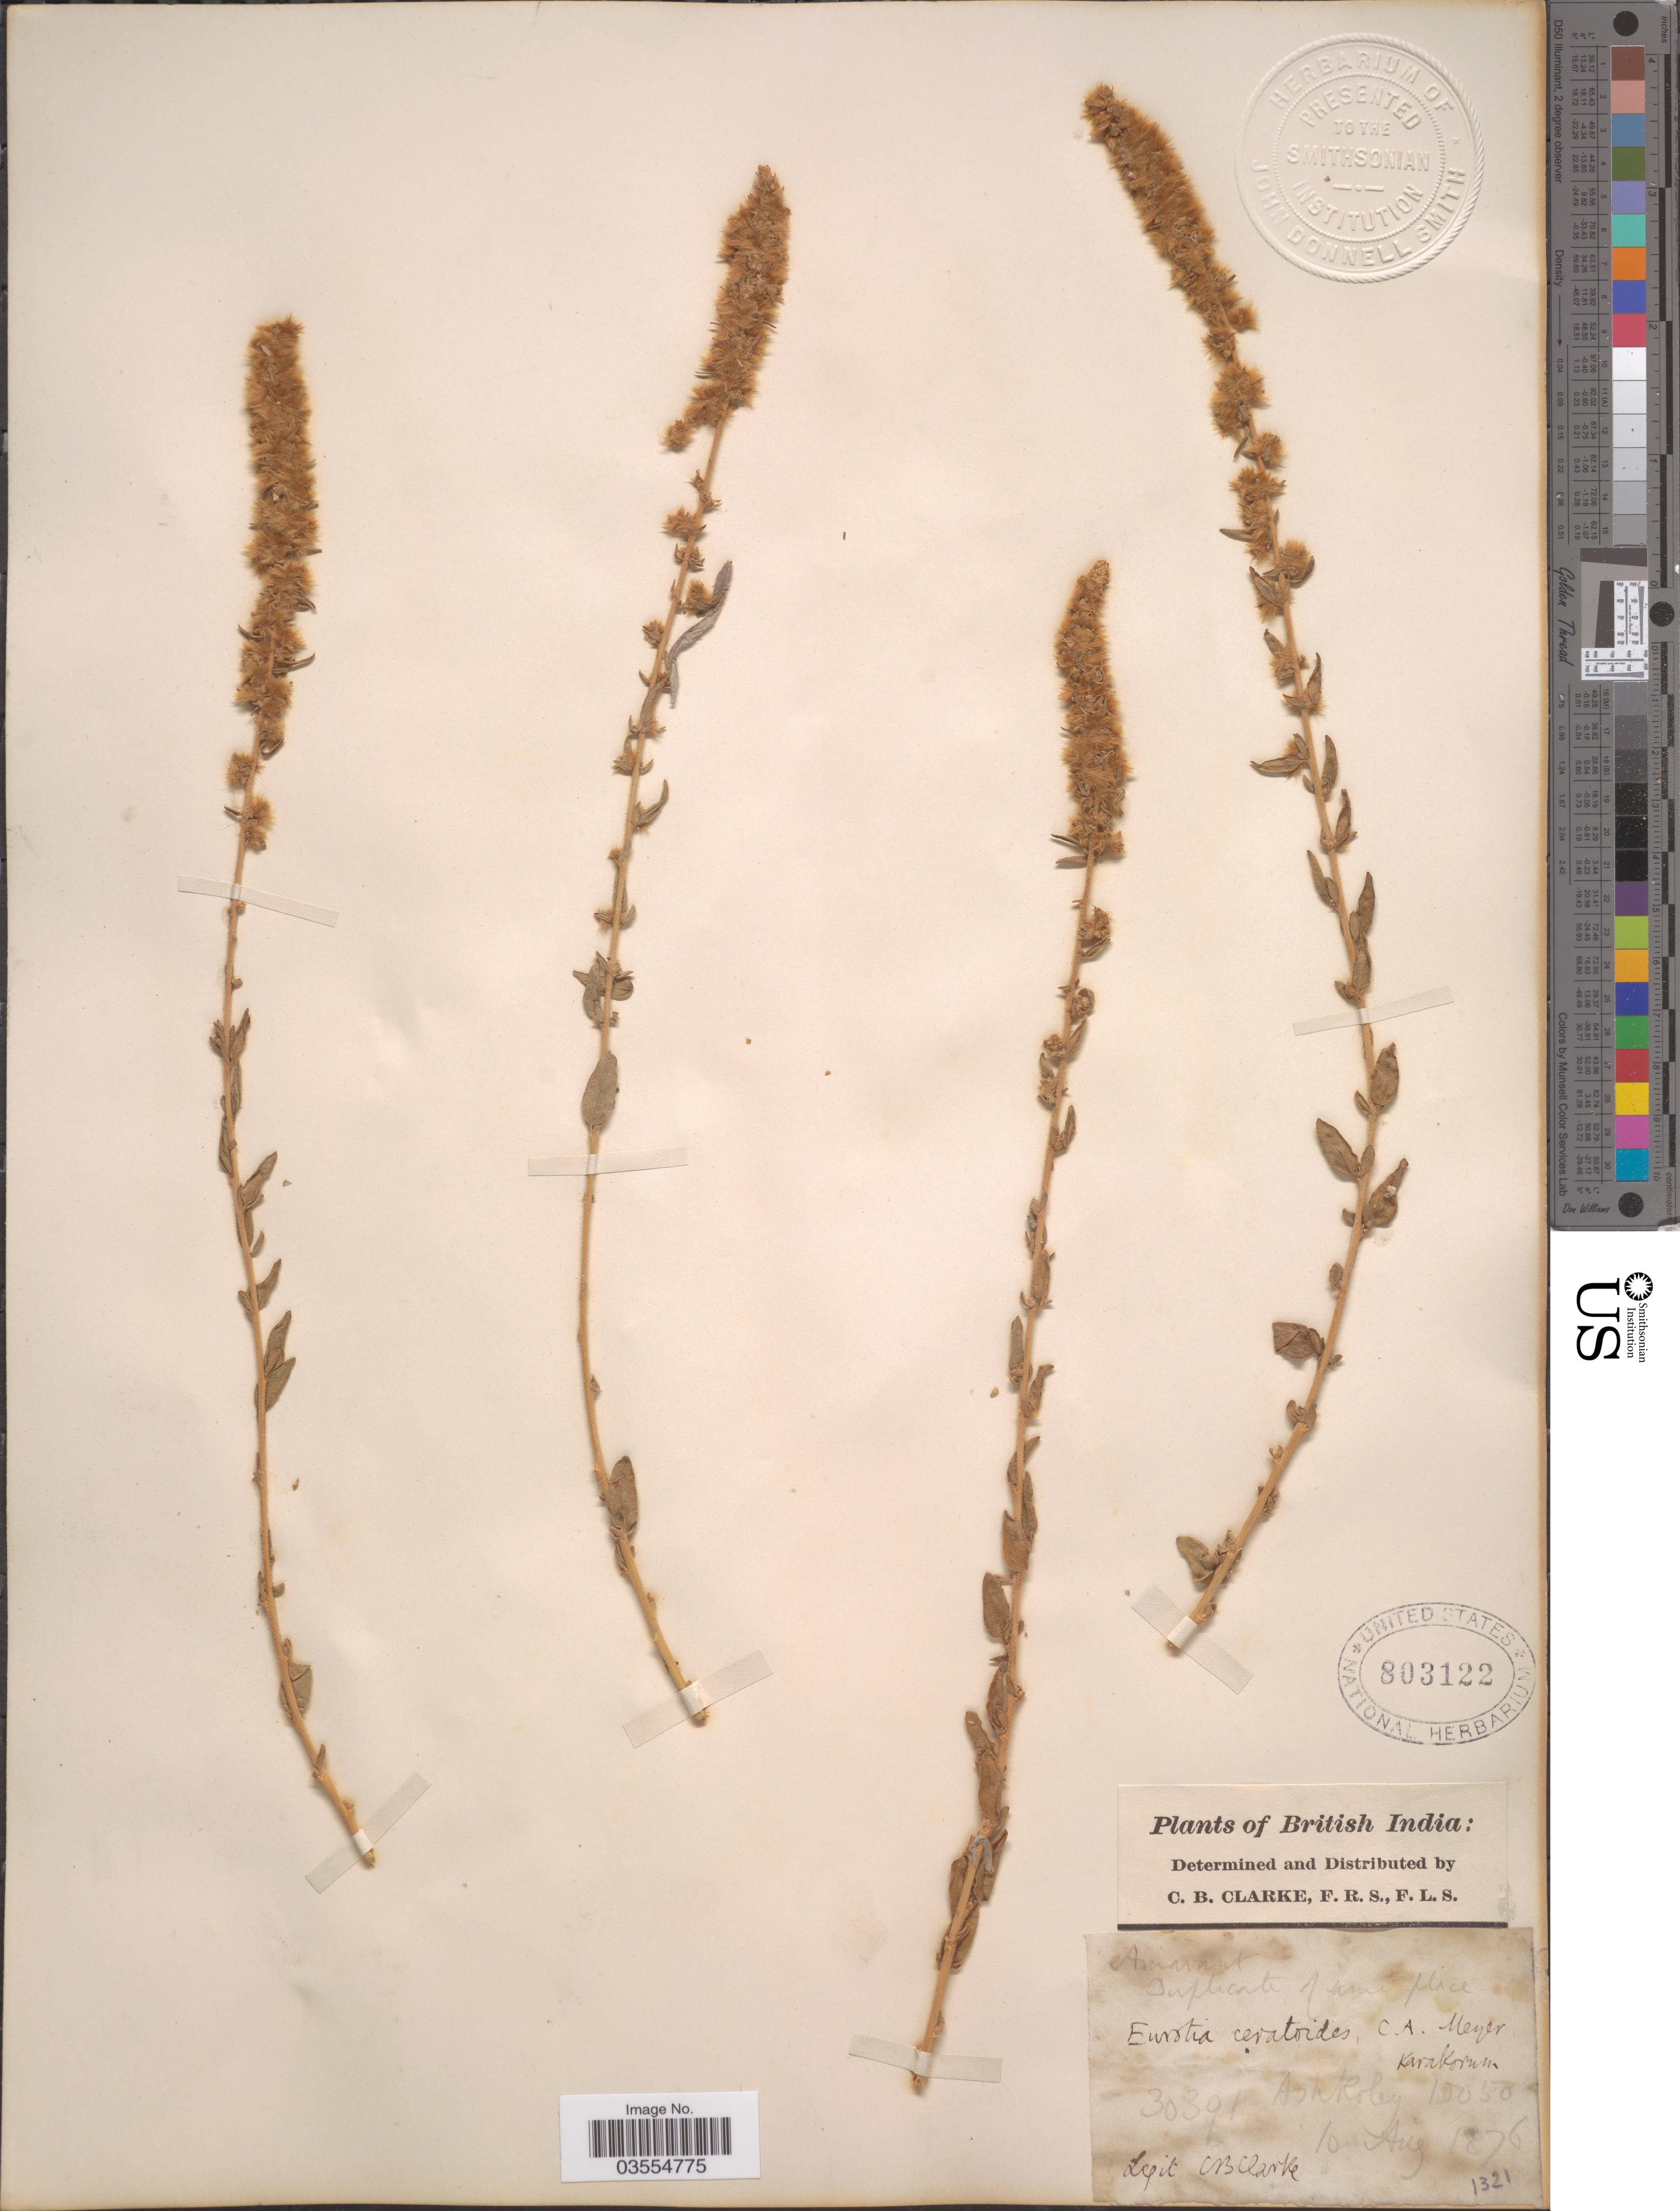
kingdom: Plantae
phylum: Tracheophyta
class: Magnoliopsida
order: Caryophyllales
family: Amaranthaceae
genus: Krascheninnikovia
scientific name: Krascheninnikovia ceratoides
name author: (L.) Gueldenst.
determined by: U.S. National Herbarium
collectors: C. B. Clarke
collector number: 30391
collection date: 1876-08-10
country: Pakistan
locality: British India. Karrakorum. Ashkoley [Askole]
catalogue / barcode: US 803122